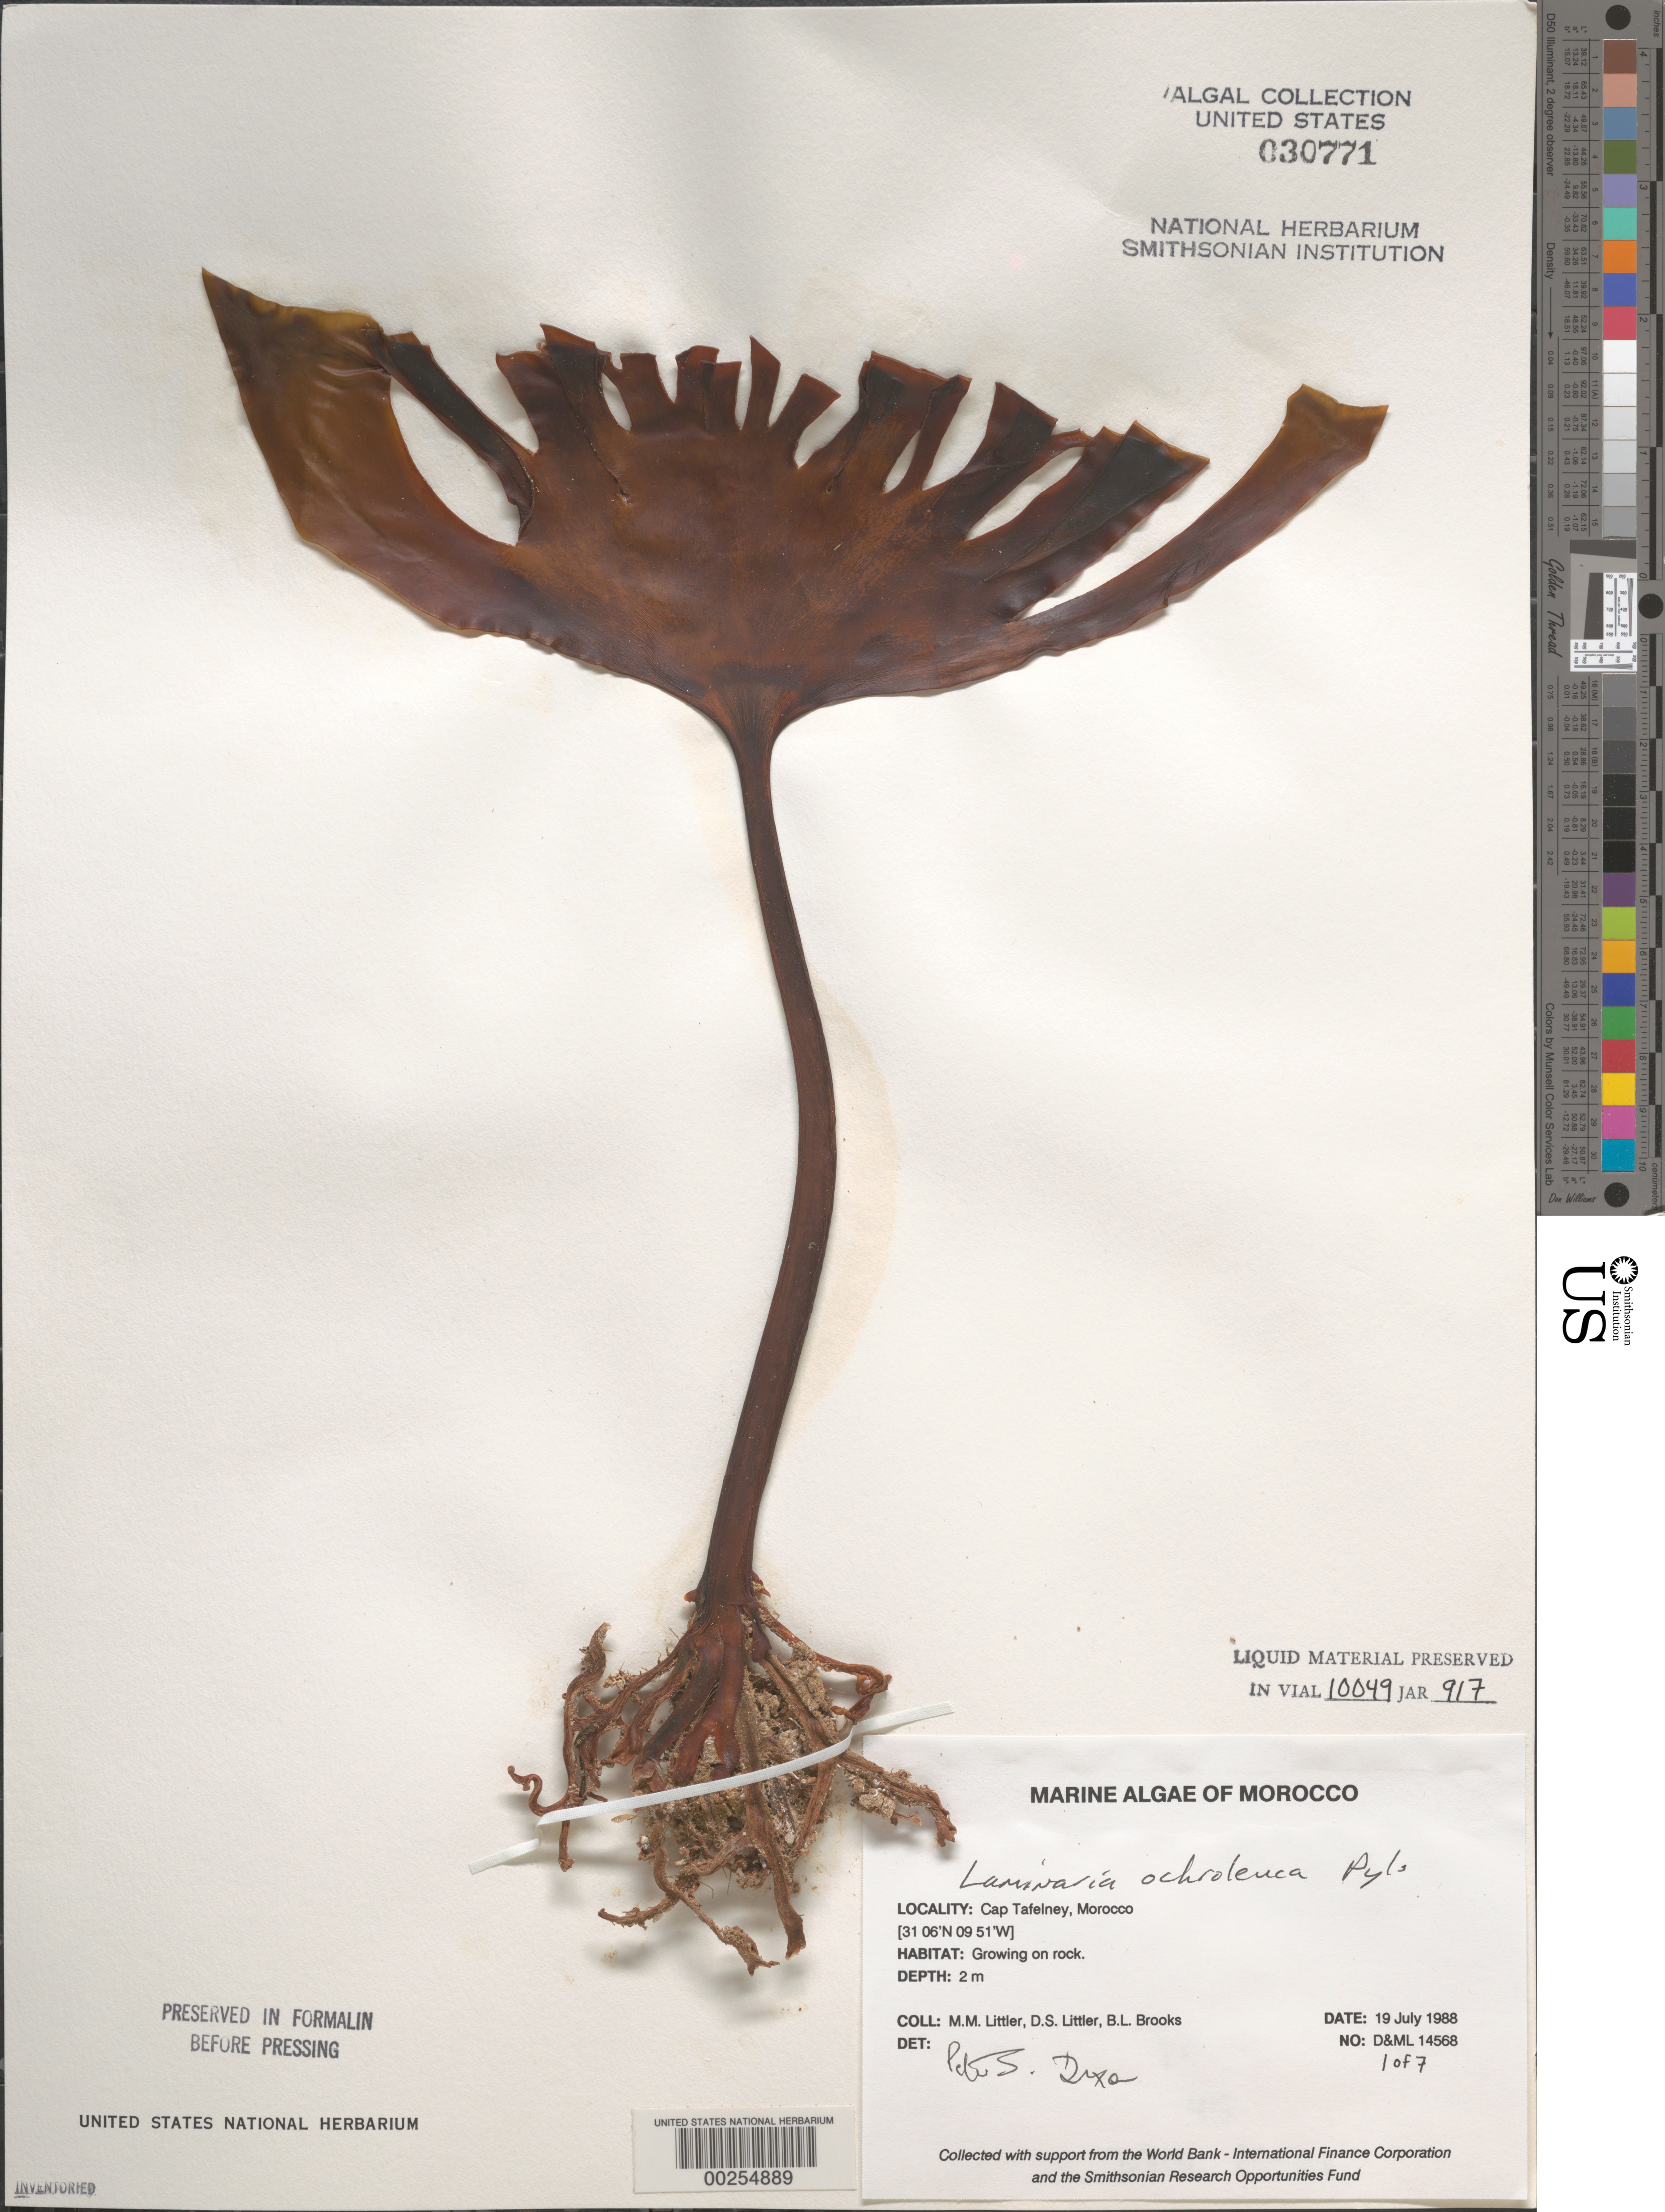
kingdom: Chromista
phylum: Ochrophyta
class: Phaeophyceae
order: Laminariales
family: Laminariaceae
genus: Laminaria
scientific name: Laminaria ochroleuca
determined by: Dixon, P. S.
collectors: M. M. Littler, D. S. Littler & B. Brooks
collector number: D&ML 14568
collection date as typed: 19 Jul 1988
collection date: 1988-07-19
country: Morocco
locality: Cap Tafelney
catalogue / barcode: US 30771